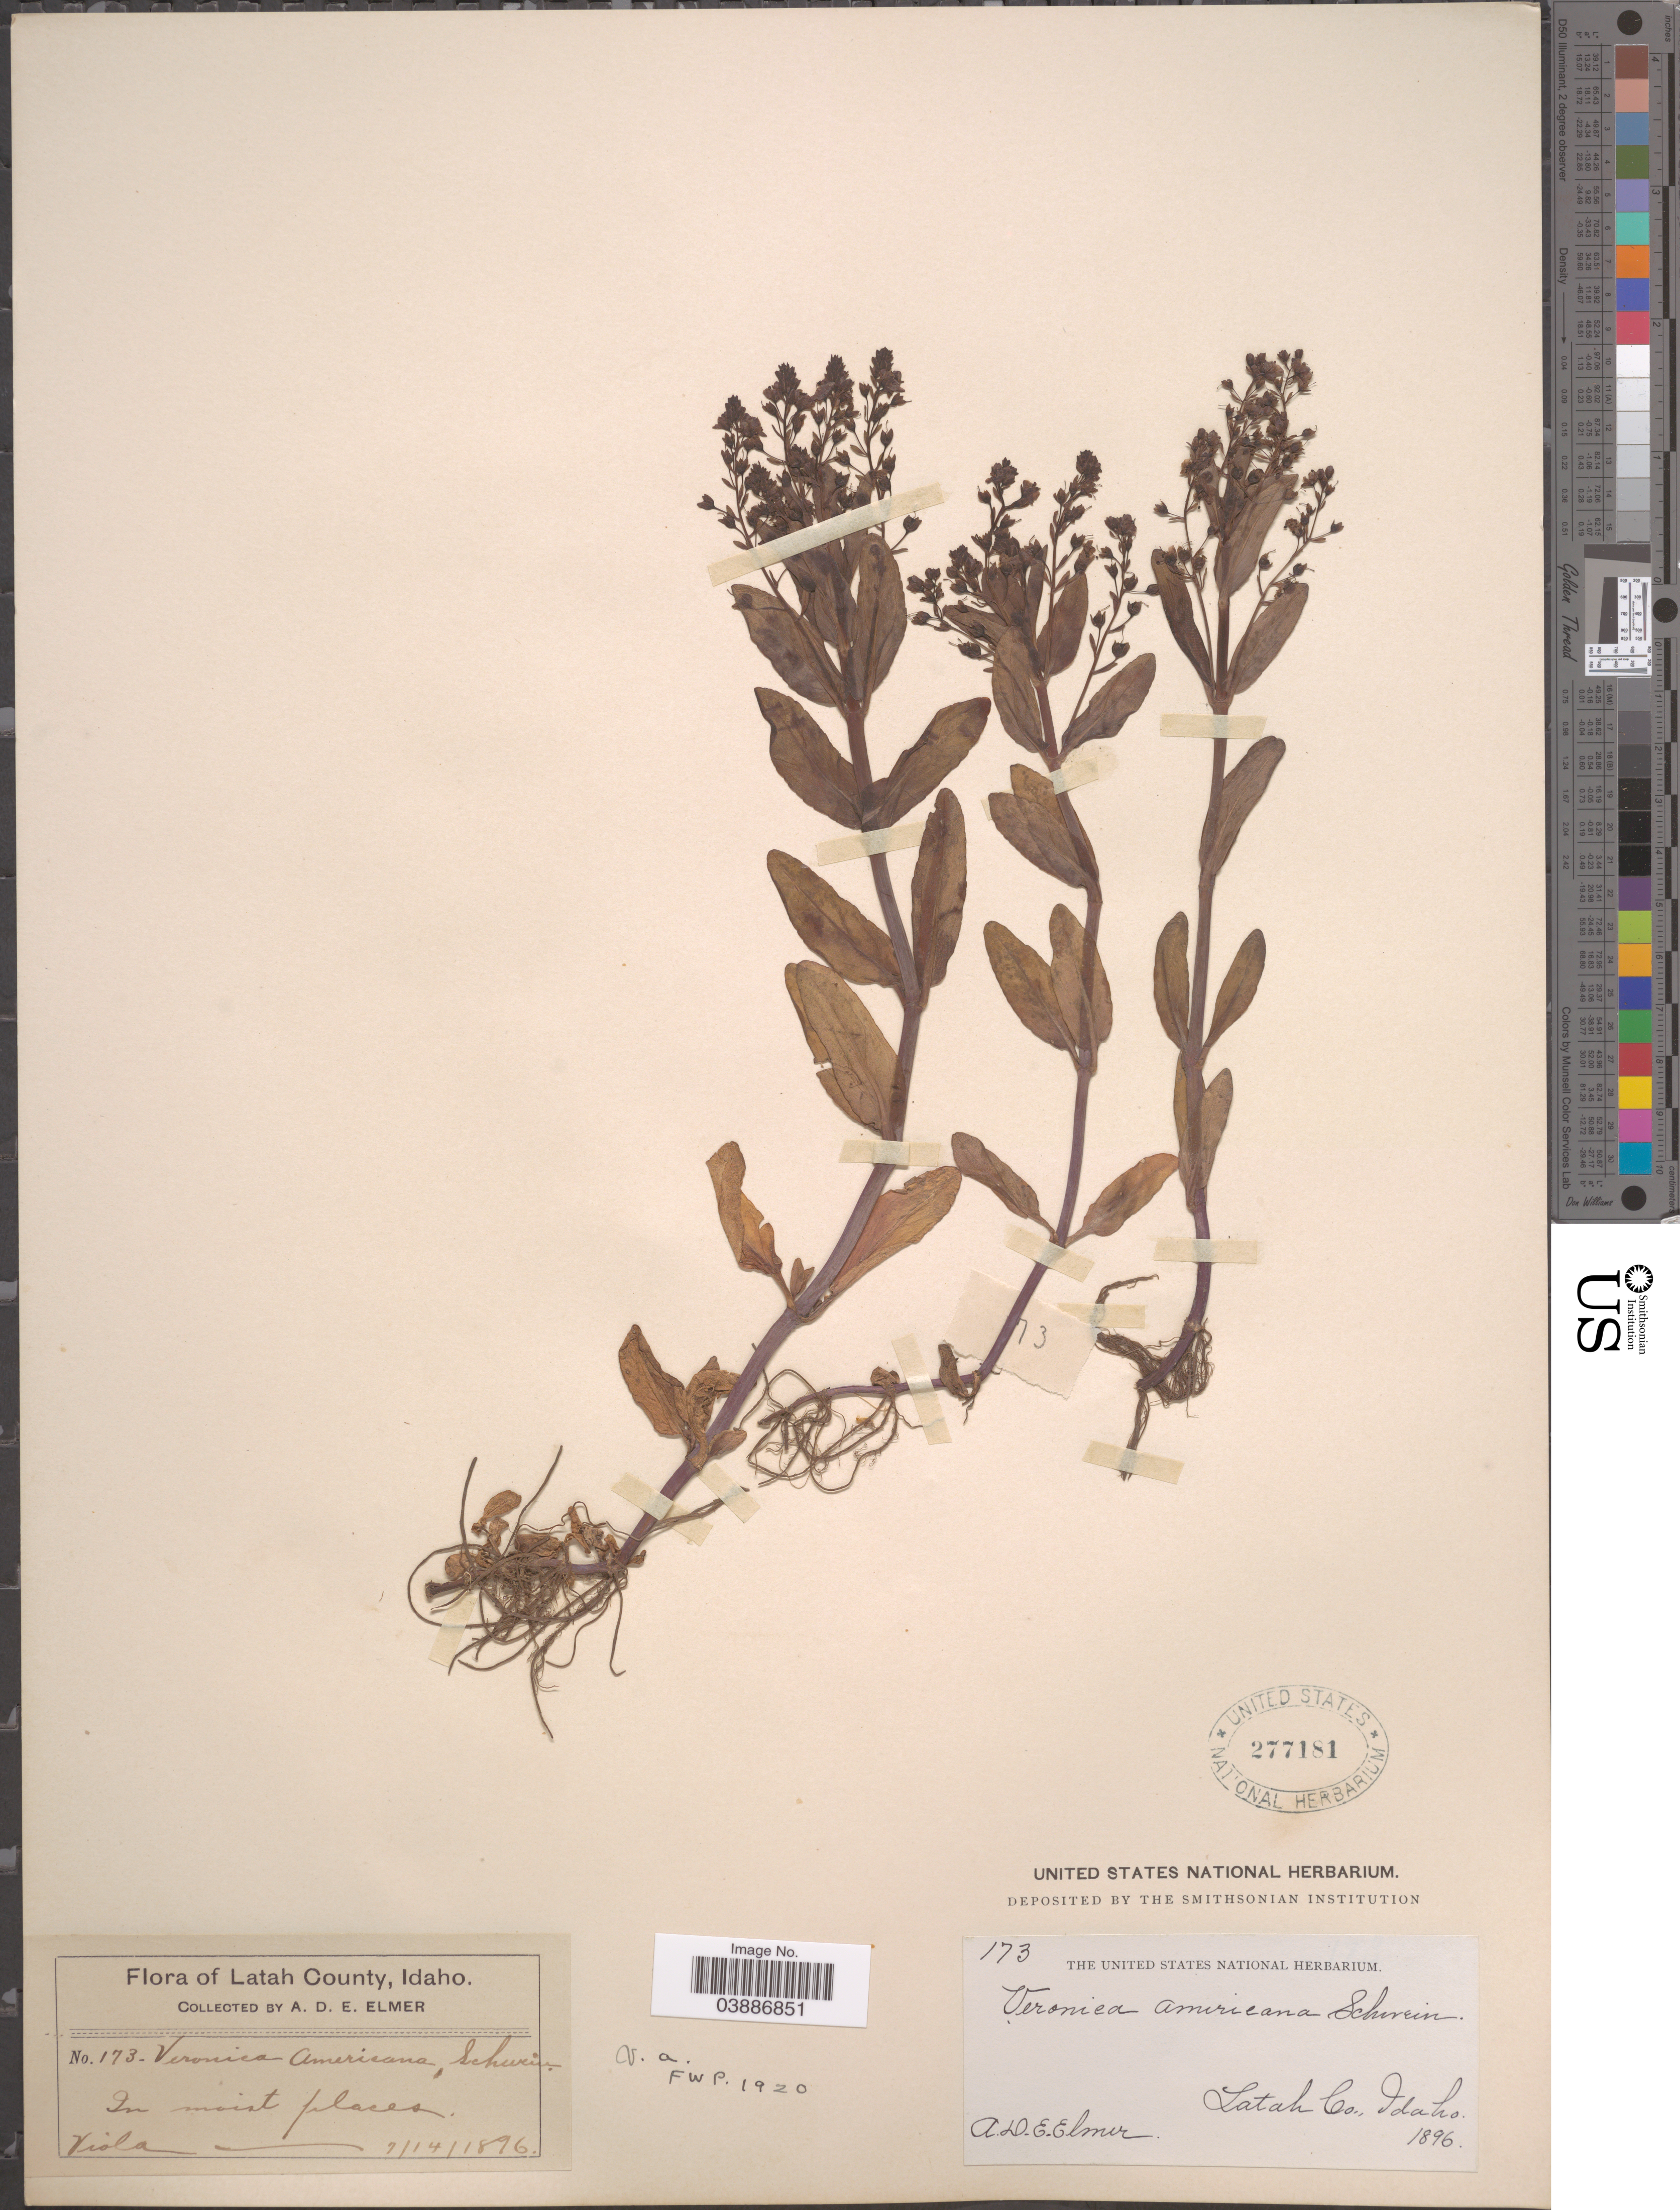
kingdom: Plantae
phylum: Tracheophyta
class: Magnoliopsida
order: Lamiales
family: Plantaginaceae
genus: Veronica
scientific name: Veronica americana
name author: Schwein. ex Benth.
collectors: A. D. E. Elmer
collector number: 173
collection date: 1896-09-14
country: United States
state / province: Idaho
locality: Latah County.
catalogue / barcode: US 277181